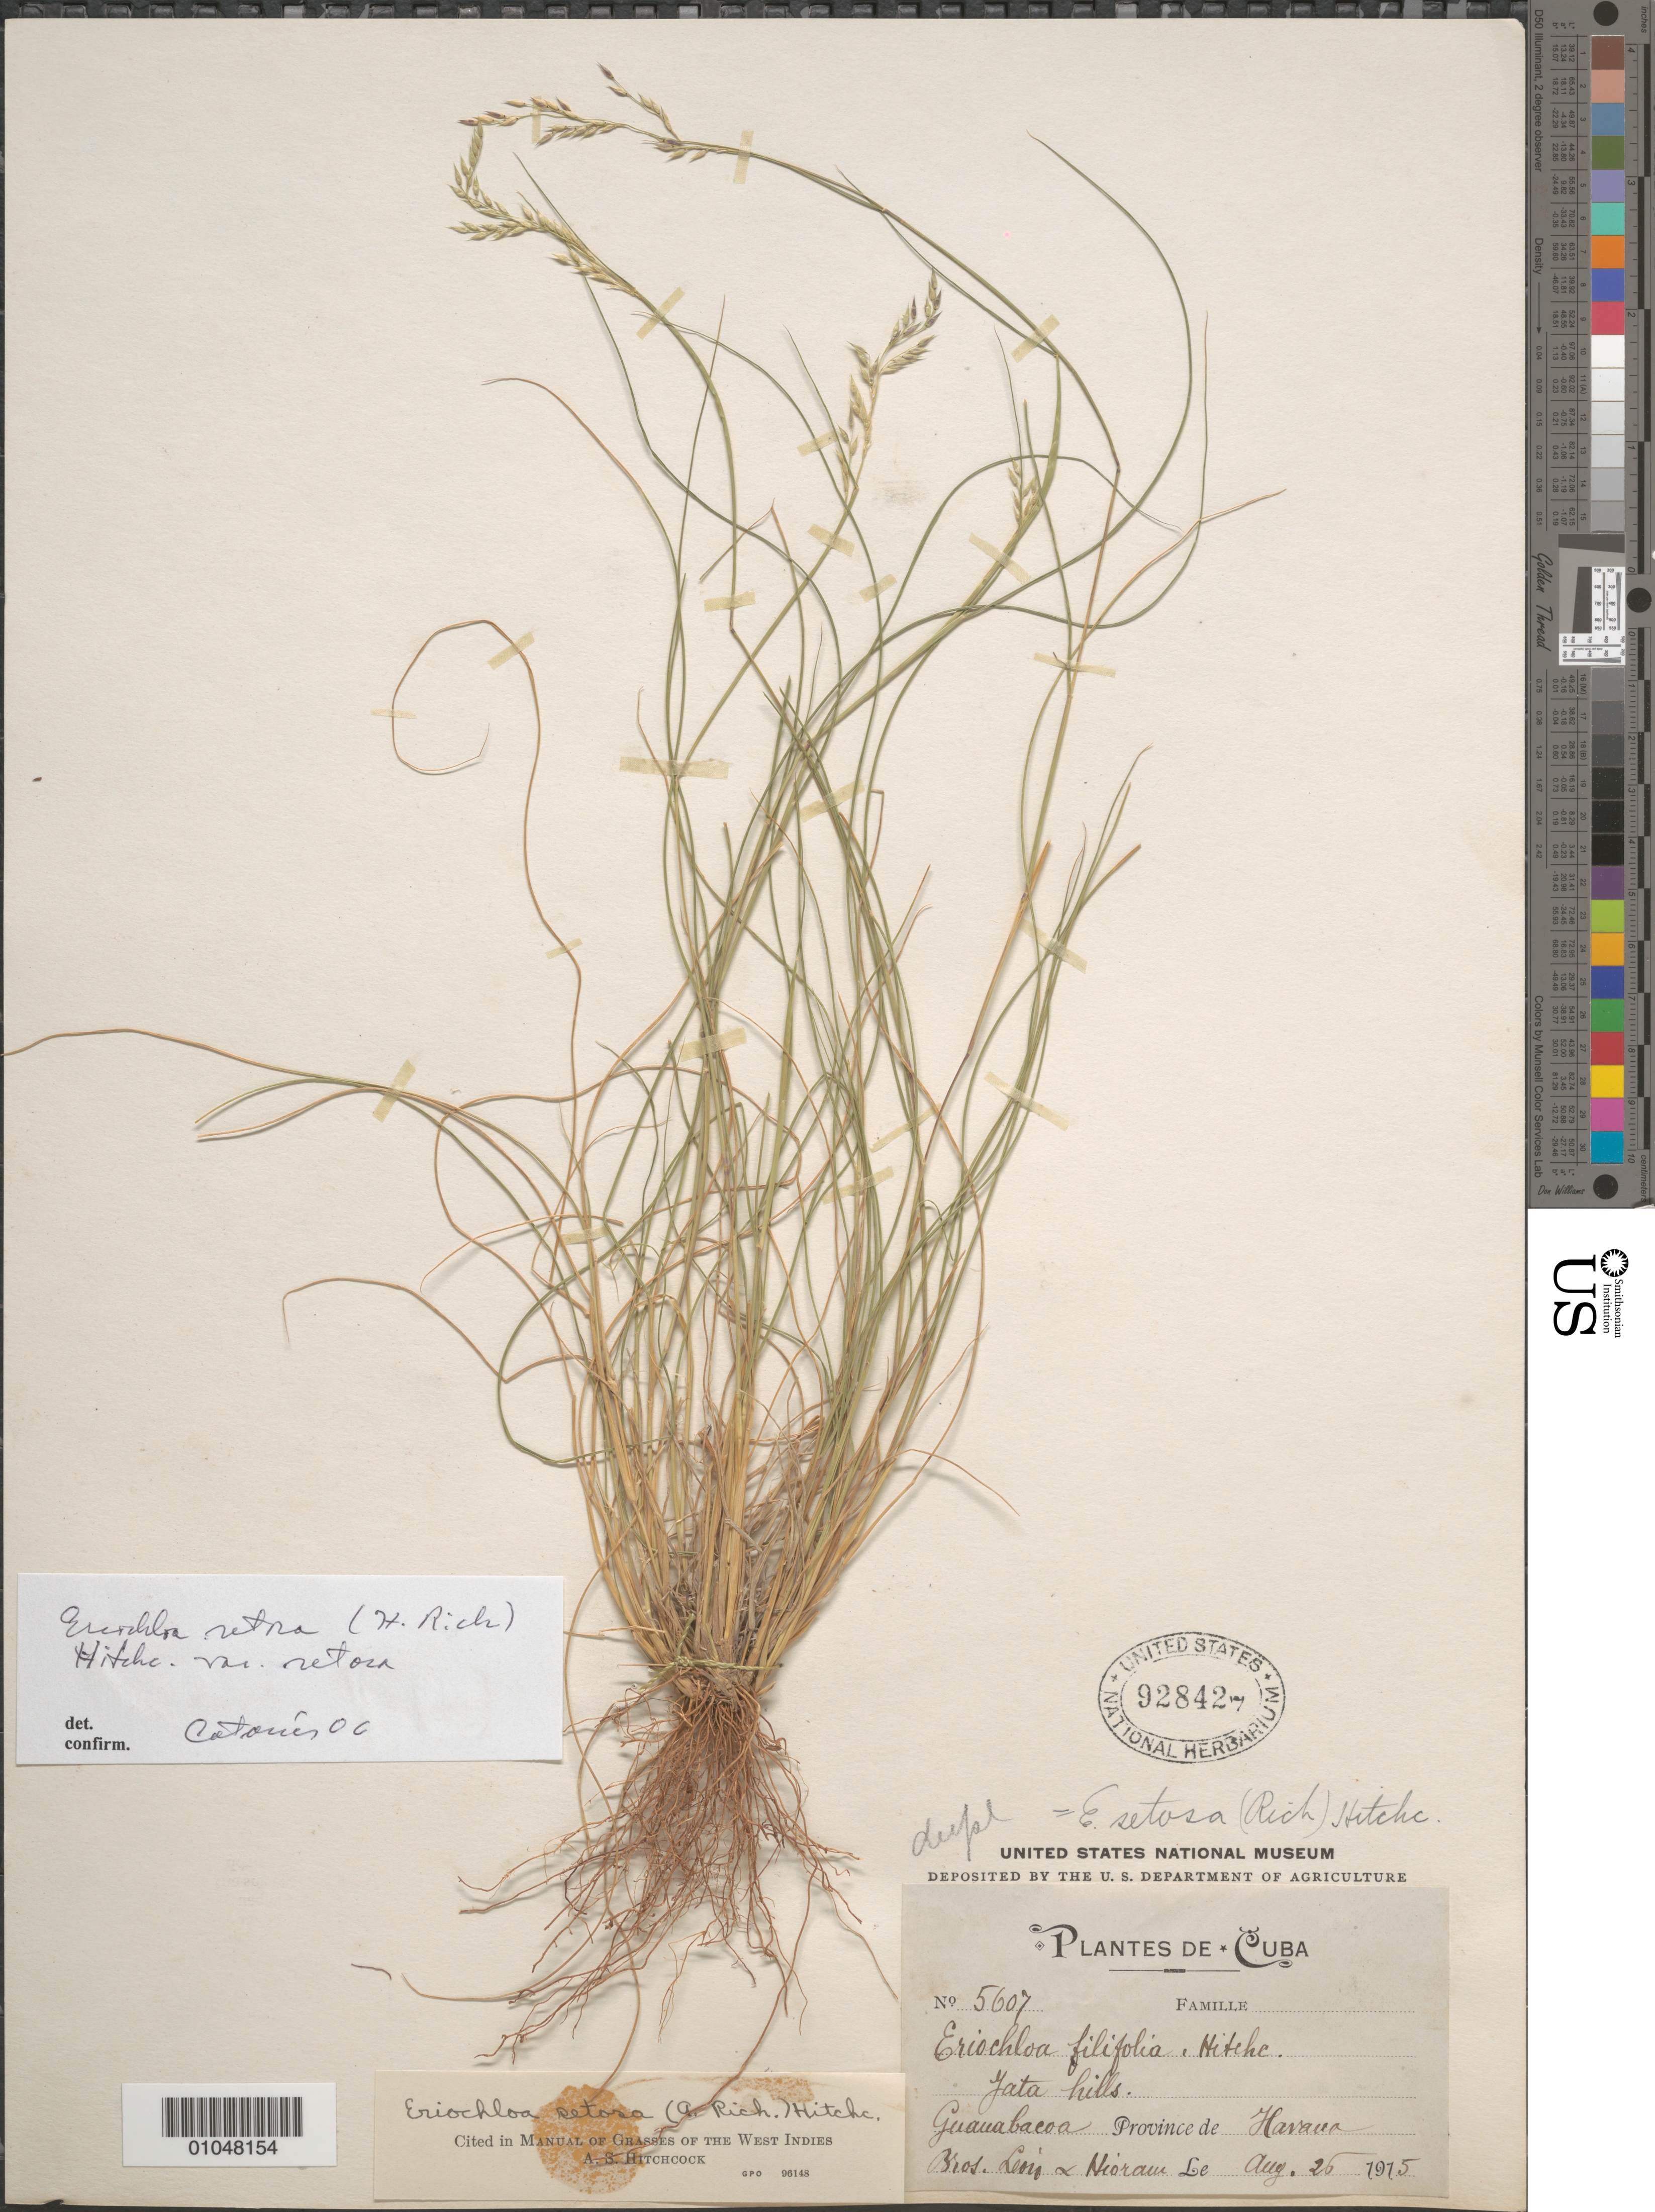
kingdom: Plantae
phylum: Tracheophyta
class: Liliopsida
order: Poales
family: Poaceae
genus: Eriochloa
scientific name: Eriochloa filifolia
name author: Hitchc.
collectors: Bro. León & Bro. Hioram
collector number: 5607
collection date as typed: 25 Aug 1915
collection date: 1915-08-25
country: Cuba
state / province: La Habana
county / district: Municipio Guanabacoa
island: Cuba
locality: Jata Hills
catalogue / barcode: US 928427